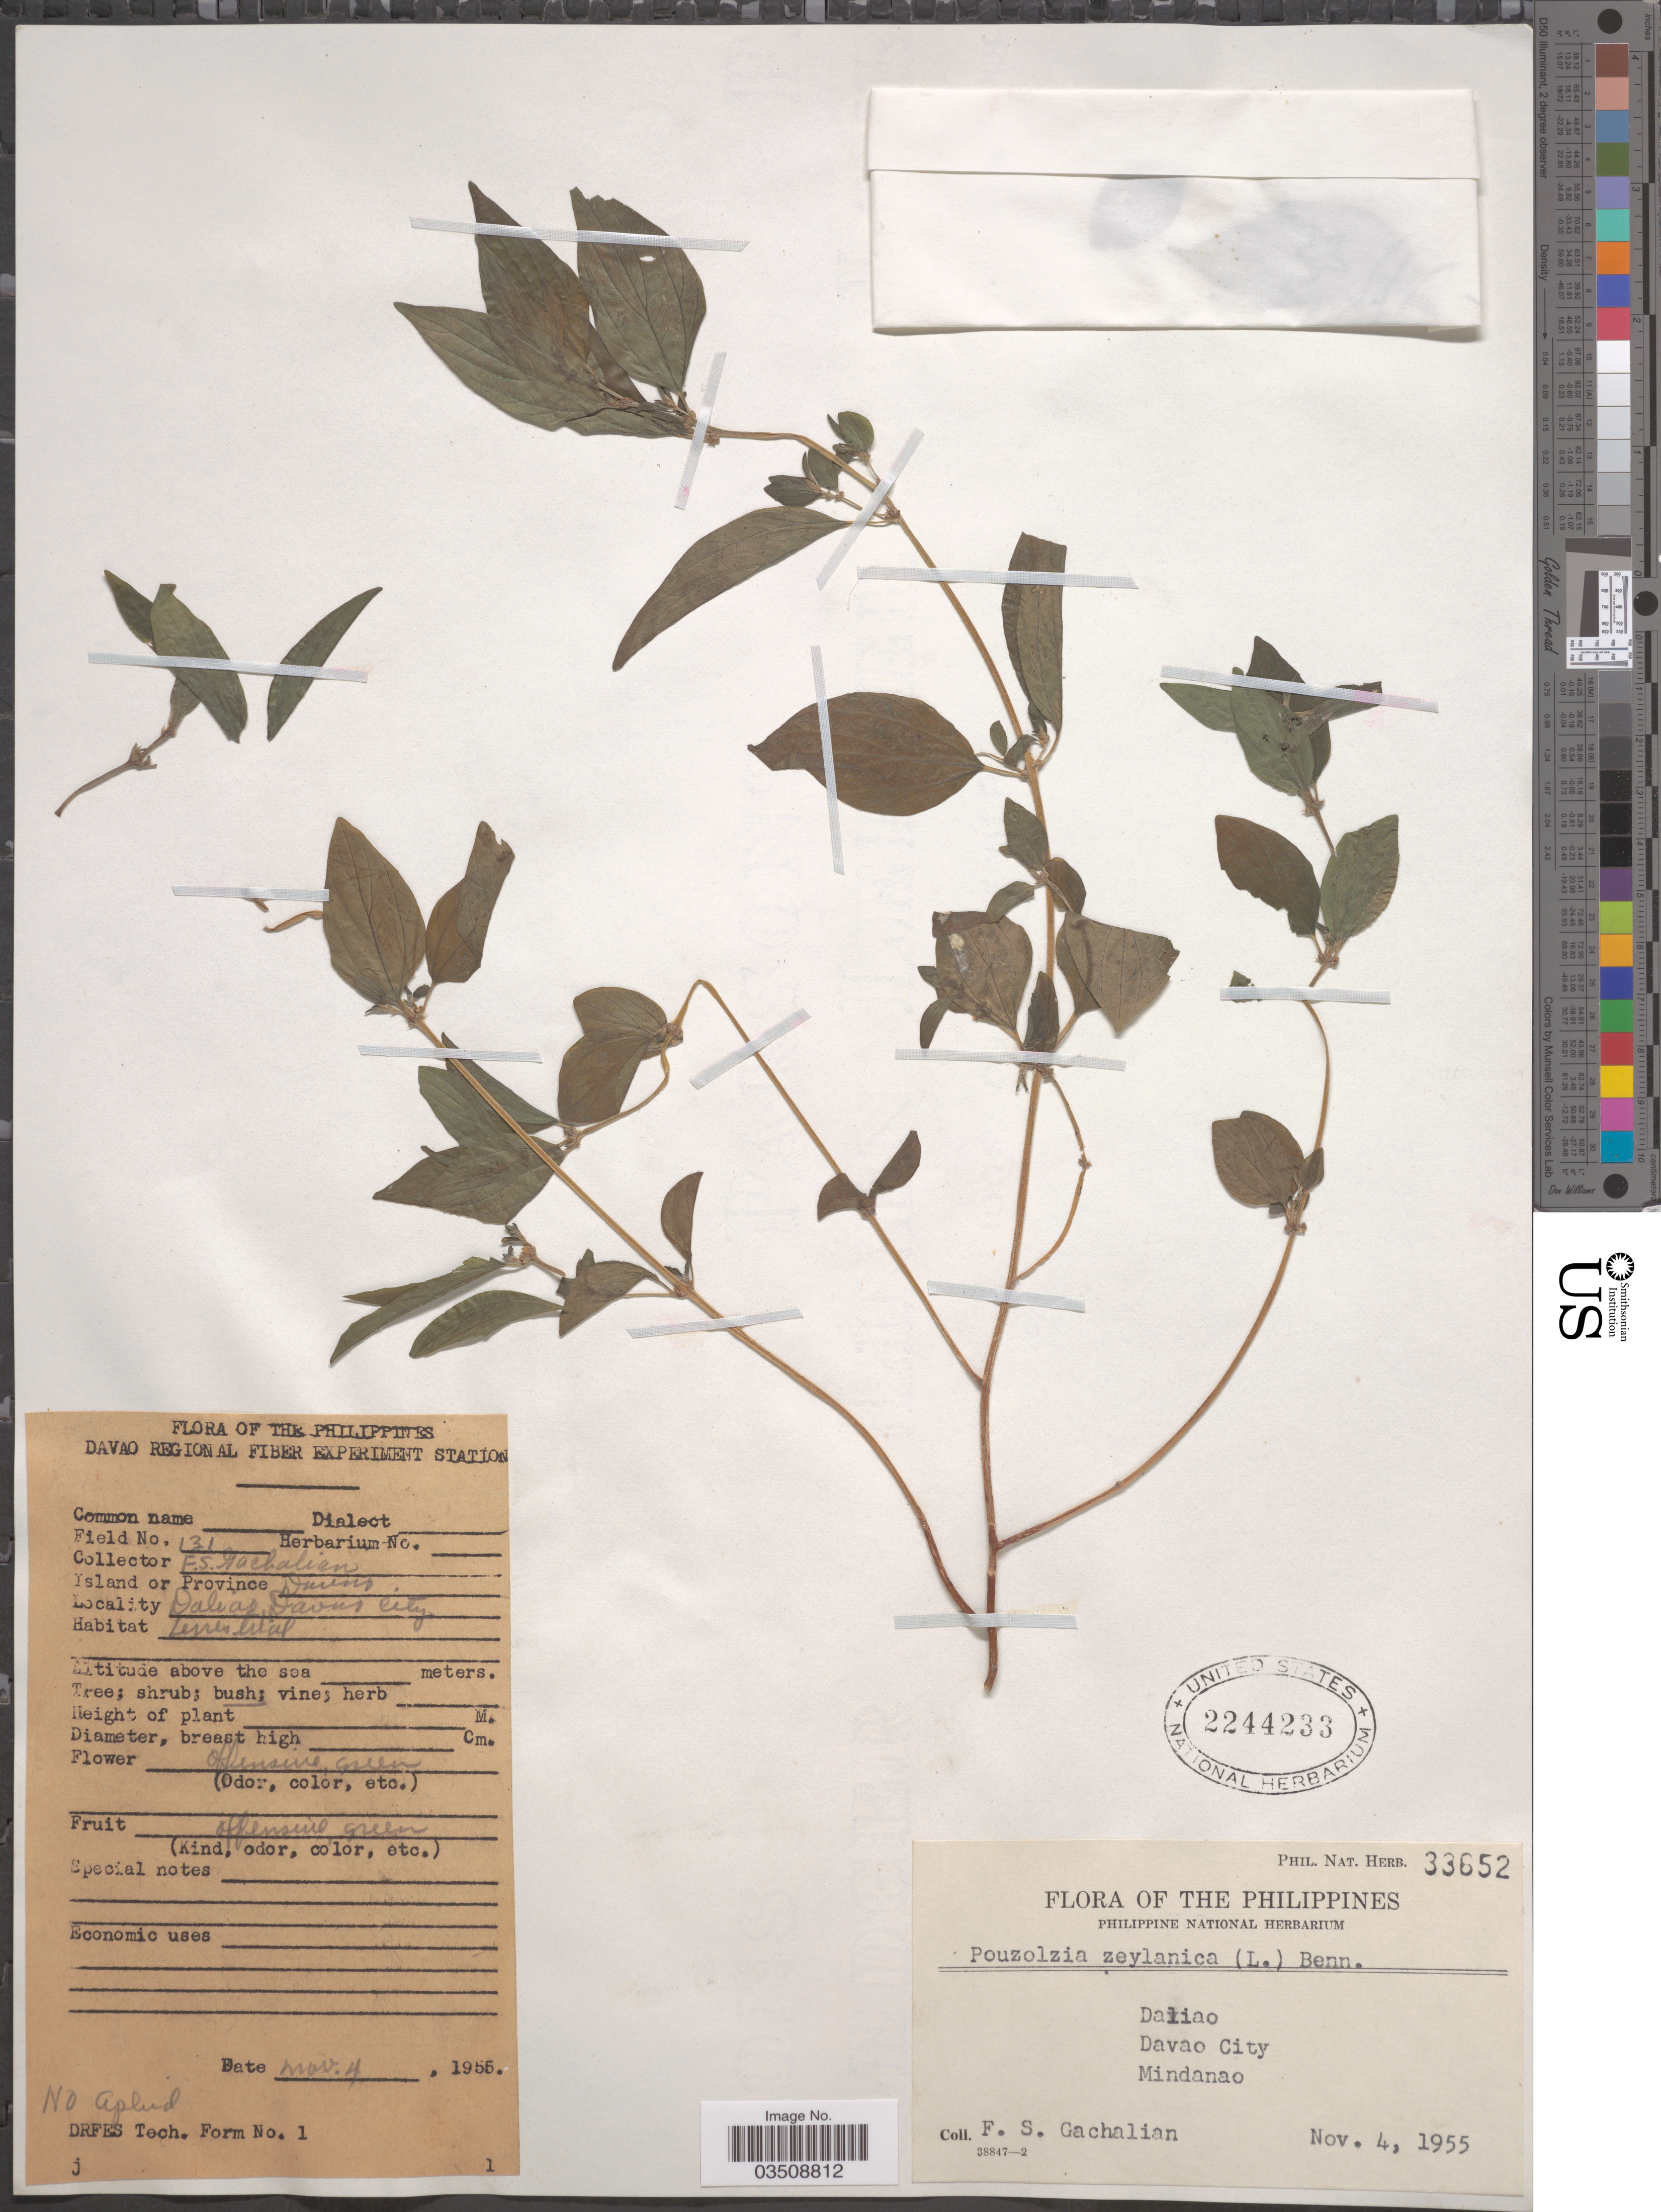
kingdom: Plantae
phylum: Tracheophyta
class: Magnoliopsida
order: Rosales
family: Urticaceae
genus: Pouzolzia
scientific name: Pouzolzia zeylanica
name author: (L.) Benn.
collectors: F. Gachalian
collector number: Phil. Nat. Herb. 33652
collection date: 1955-11-04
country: Philippines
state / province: Davao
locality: Daliao. Davao City. Mindanao.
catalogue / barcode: US 2244233